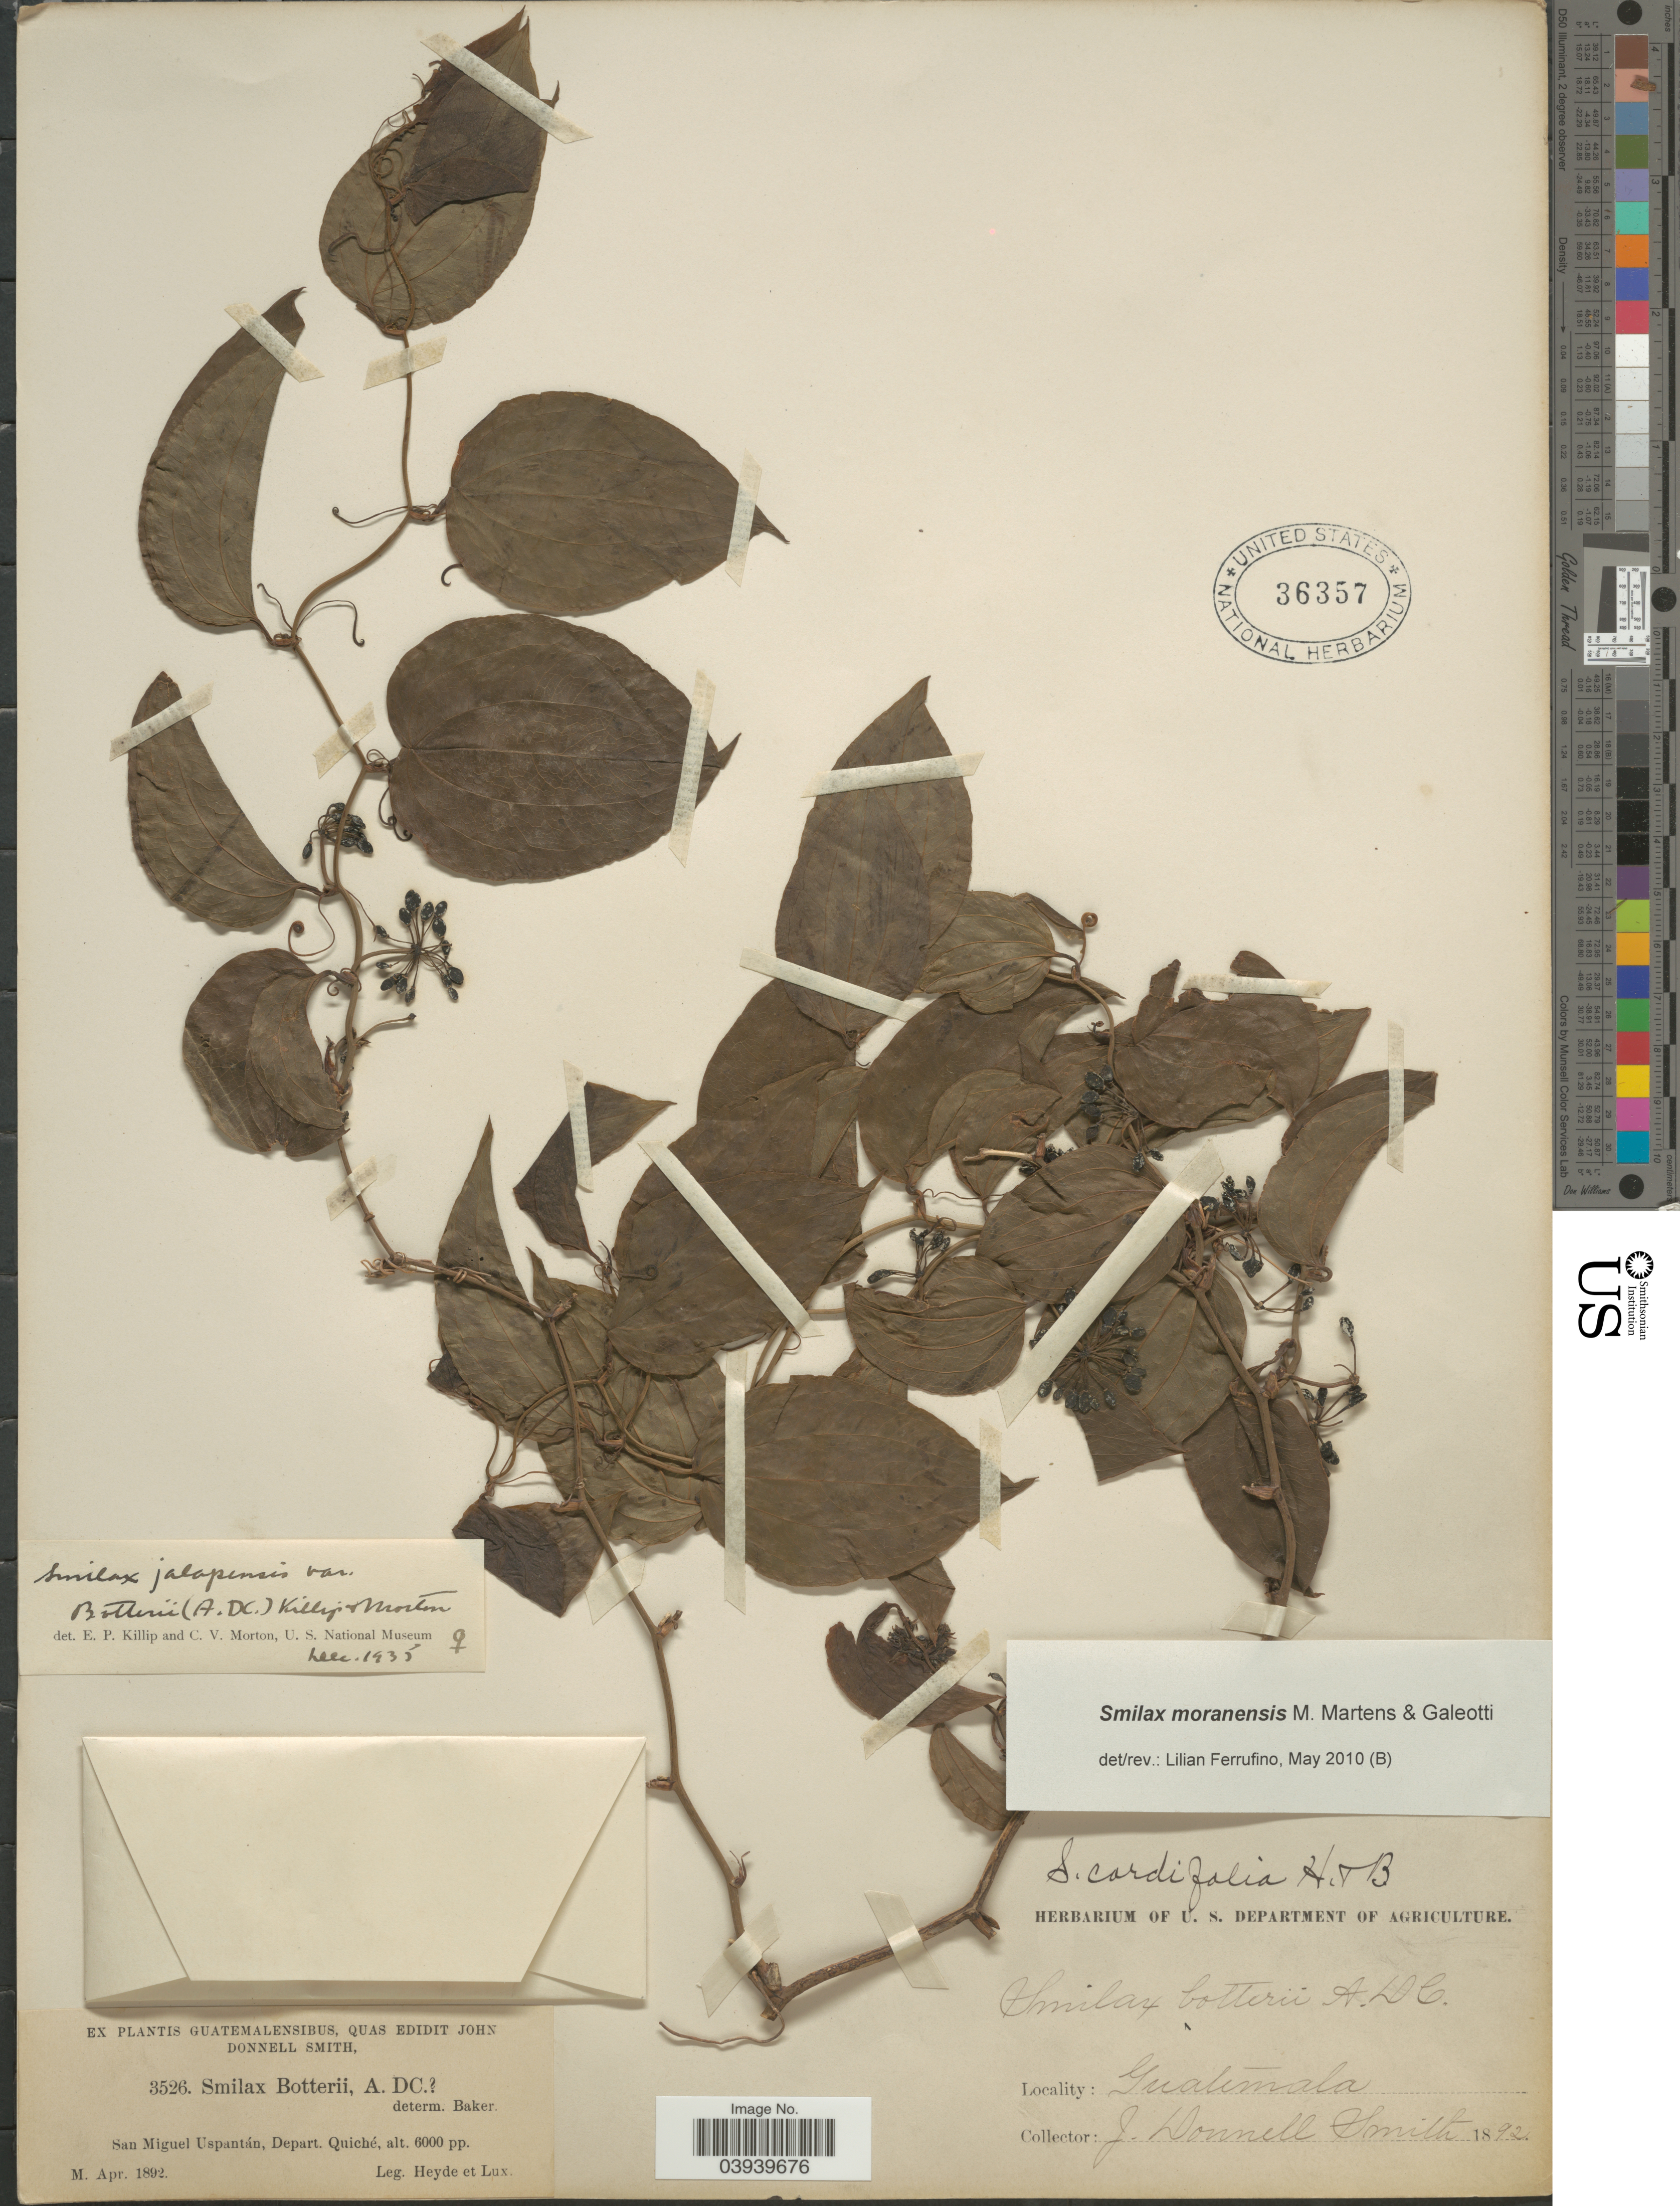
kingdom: Plantae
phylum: Tracheophyta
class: Liliopsida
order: Liliales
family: Smilacaceae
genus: Smilax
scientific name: Smilax moranensis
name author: M. Martens & Galeotti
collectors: J. Donnell Smith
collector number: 3526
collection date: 1892-04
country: Guatemala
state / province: El Quiche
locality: San Miguel Uspantán, Depart. Quiché.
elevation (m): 1829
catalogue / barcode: US 36357